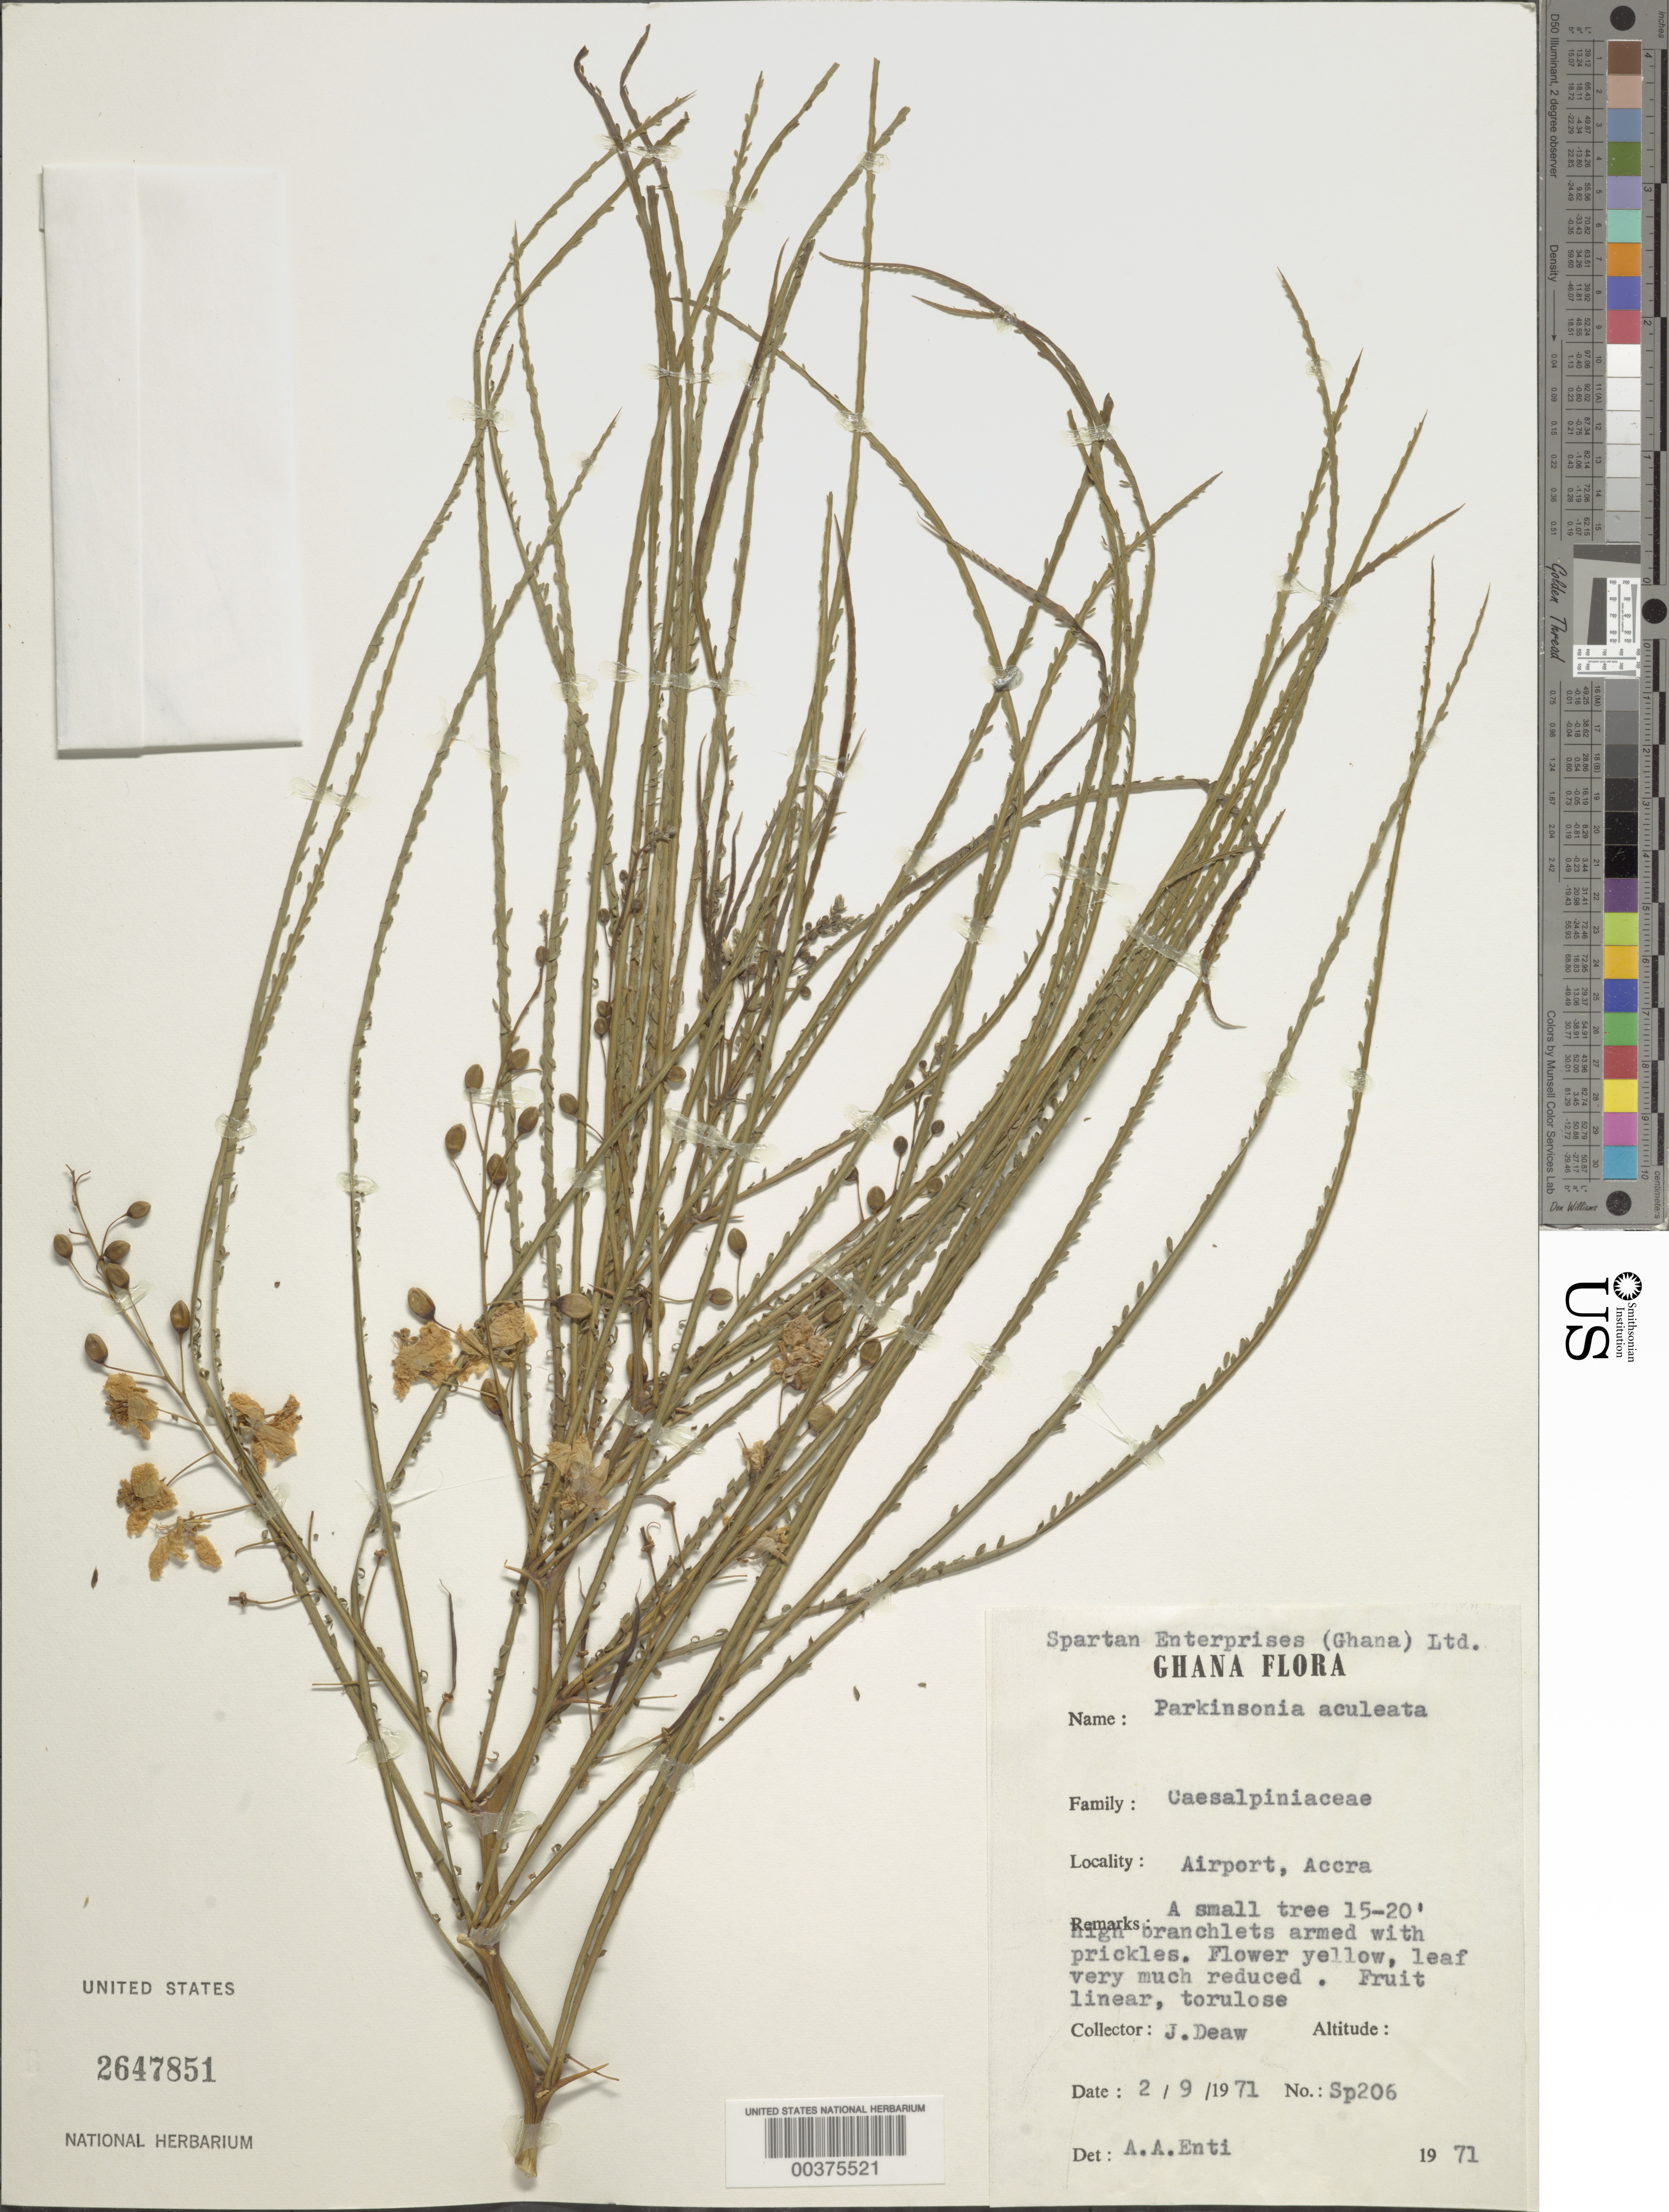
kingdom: Plantae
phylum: Tracheophyta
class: Magnoliopsida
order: Fabales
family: Fabaceae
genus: Parkinsonia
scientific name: Parkinsonia aculeata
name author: L.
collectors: J. Deaw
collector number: Sp206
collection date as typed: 02 Sep 1971 or 09 Feb 1971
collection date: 1971-02-09 or 1971-09-02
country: Ghana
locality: Airport, accra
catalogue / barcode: US 2647851